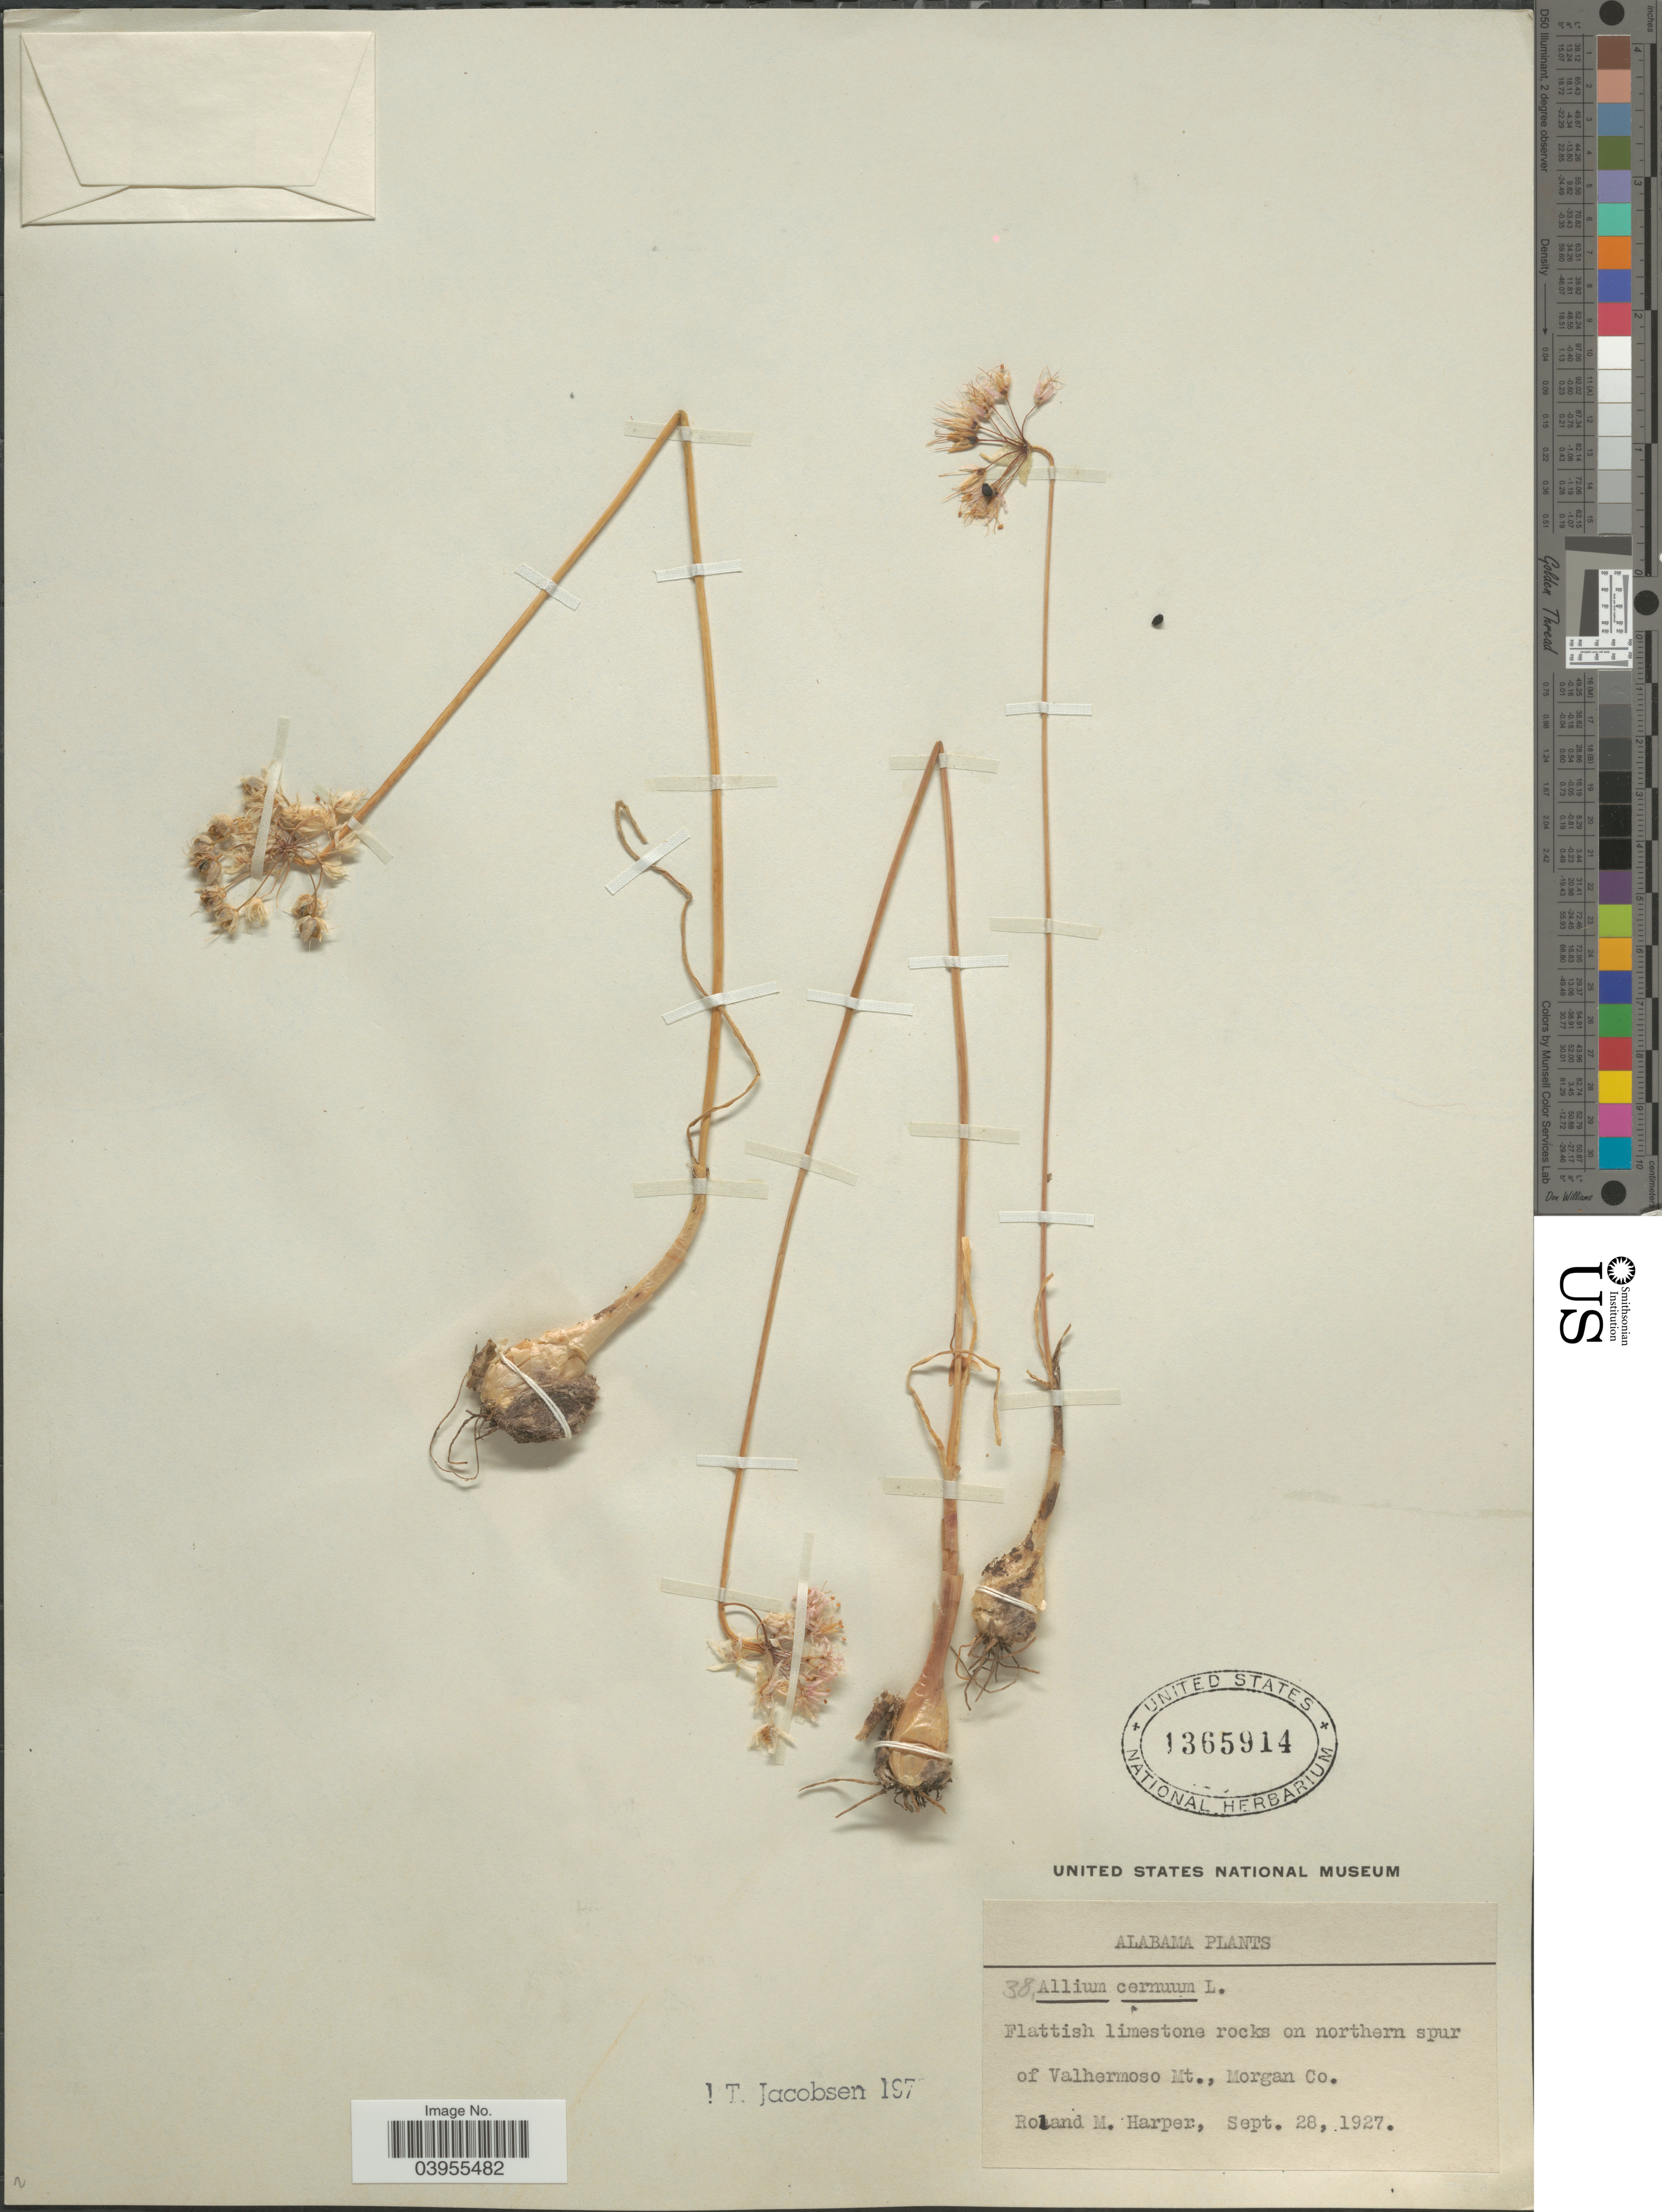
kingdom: Plantae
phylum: Tracheophyta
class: Liliopsida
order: Asparagales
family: Amaryllidaceae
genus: Allium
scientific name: Allium cernuum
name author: Roth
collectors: R. M. Harper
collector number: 38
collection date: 1927-09-28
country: United States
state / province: Alabama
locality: Flattish limestone rocks on northern spur of Valhermoso Mt., Morgan Co.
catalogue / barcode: US 1365914